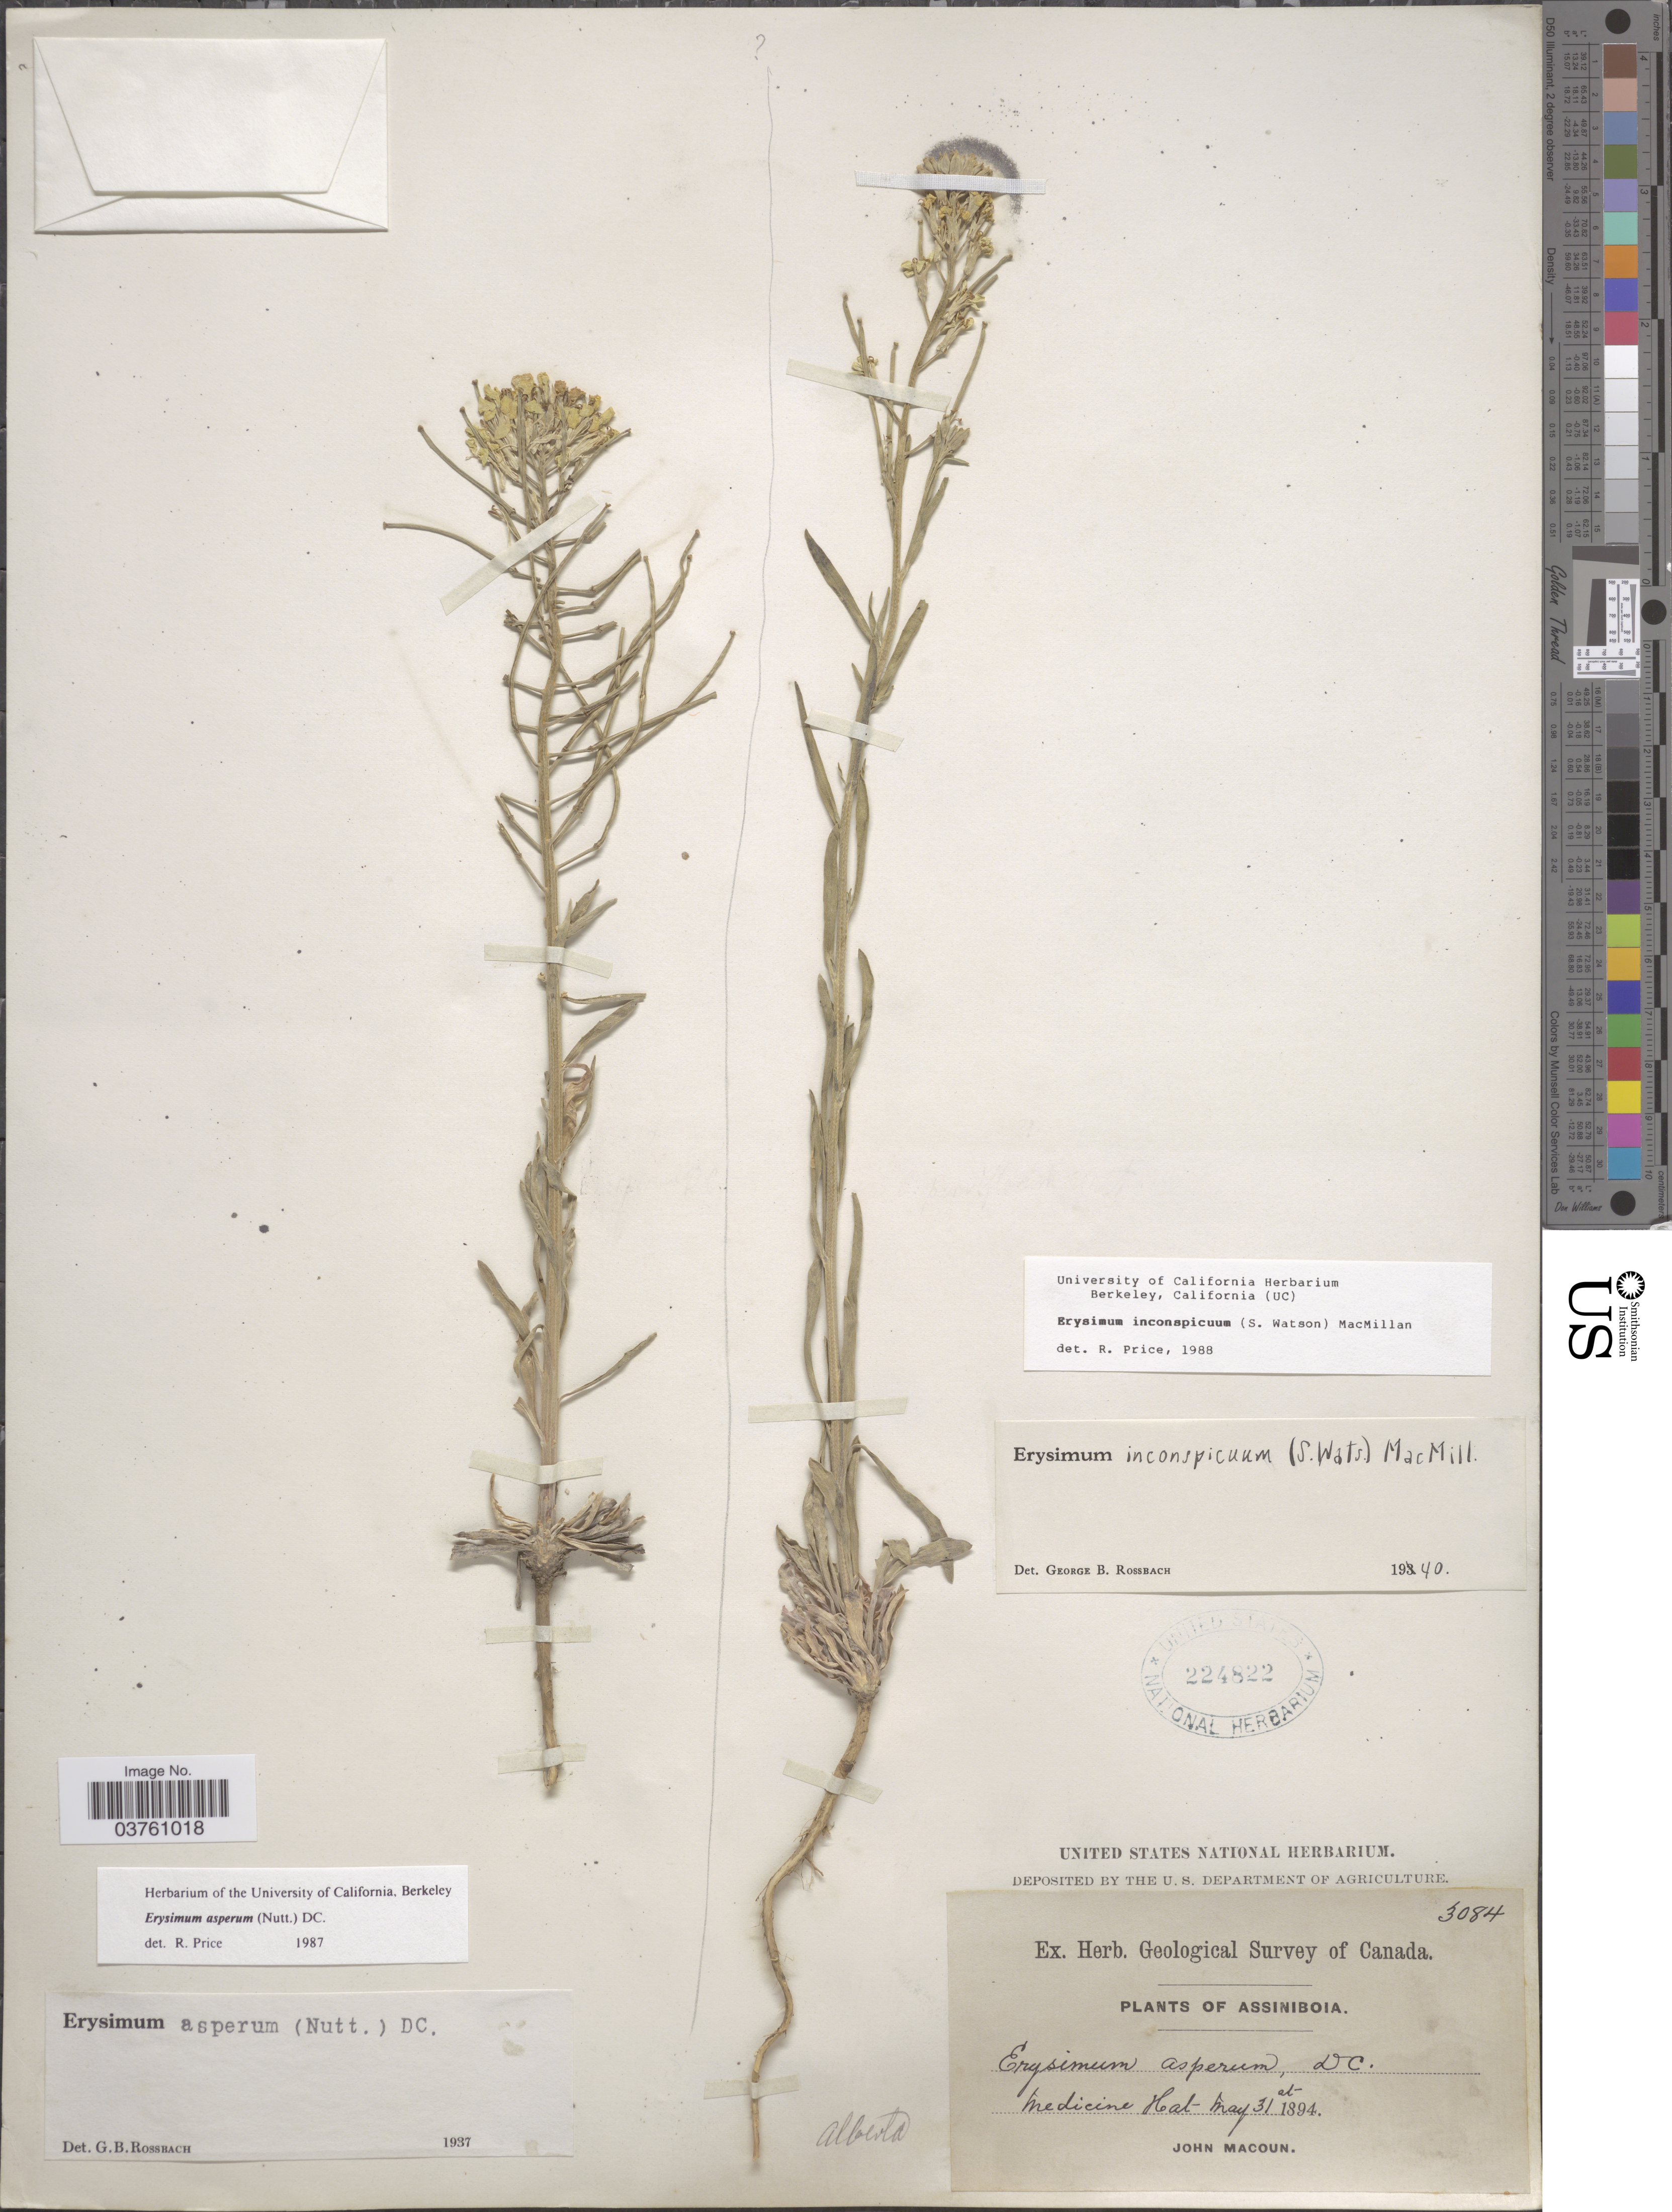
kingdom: Plantae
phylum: Tracheophyta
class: Magnoliopsida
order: Brassicales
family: Brassicaceae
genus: Erysimum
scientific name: Erysimum inconspicuum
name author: (S. Watson) MacMill.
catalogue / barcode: US 224822-2